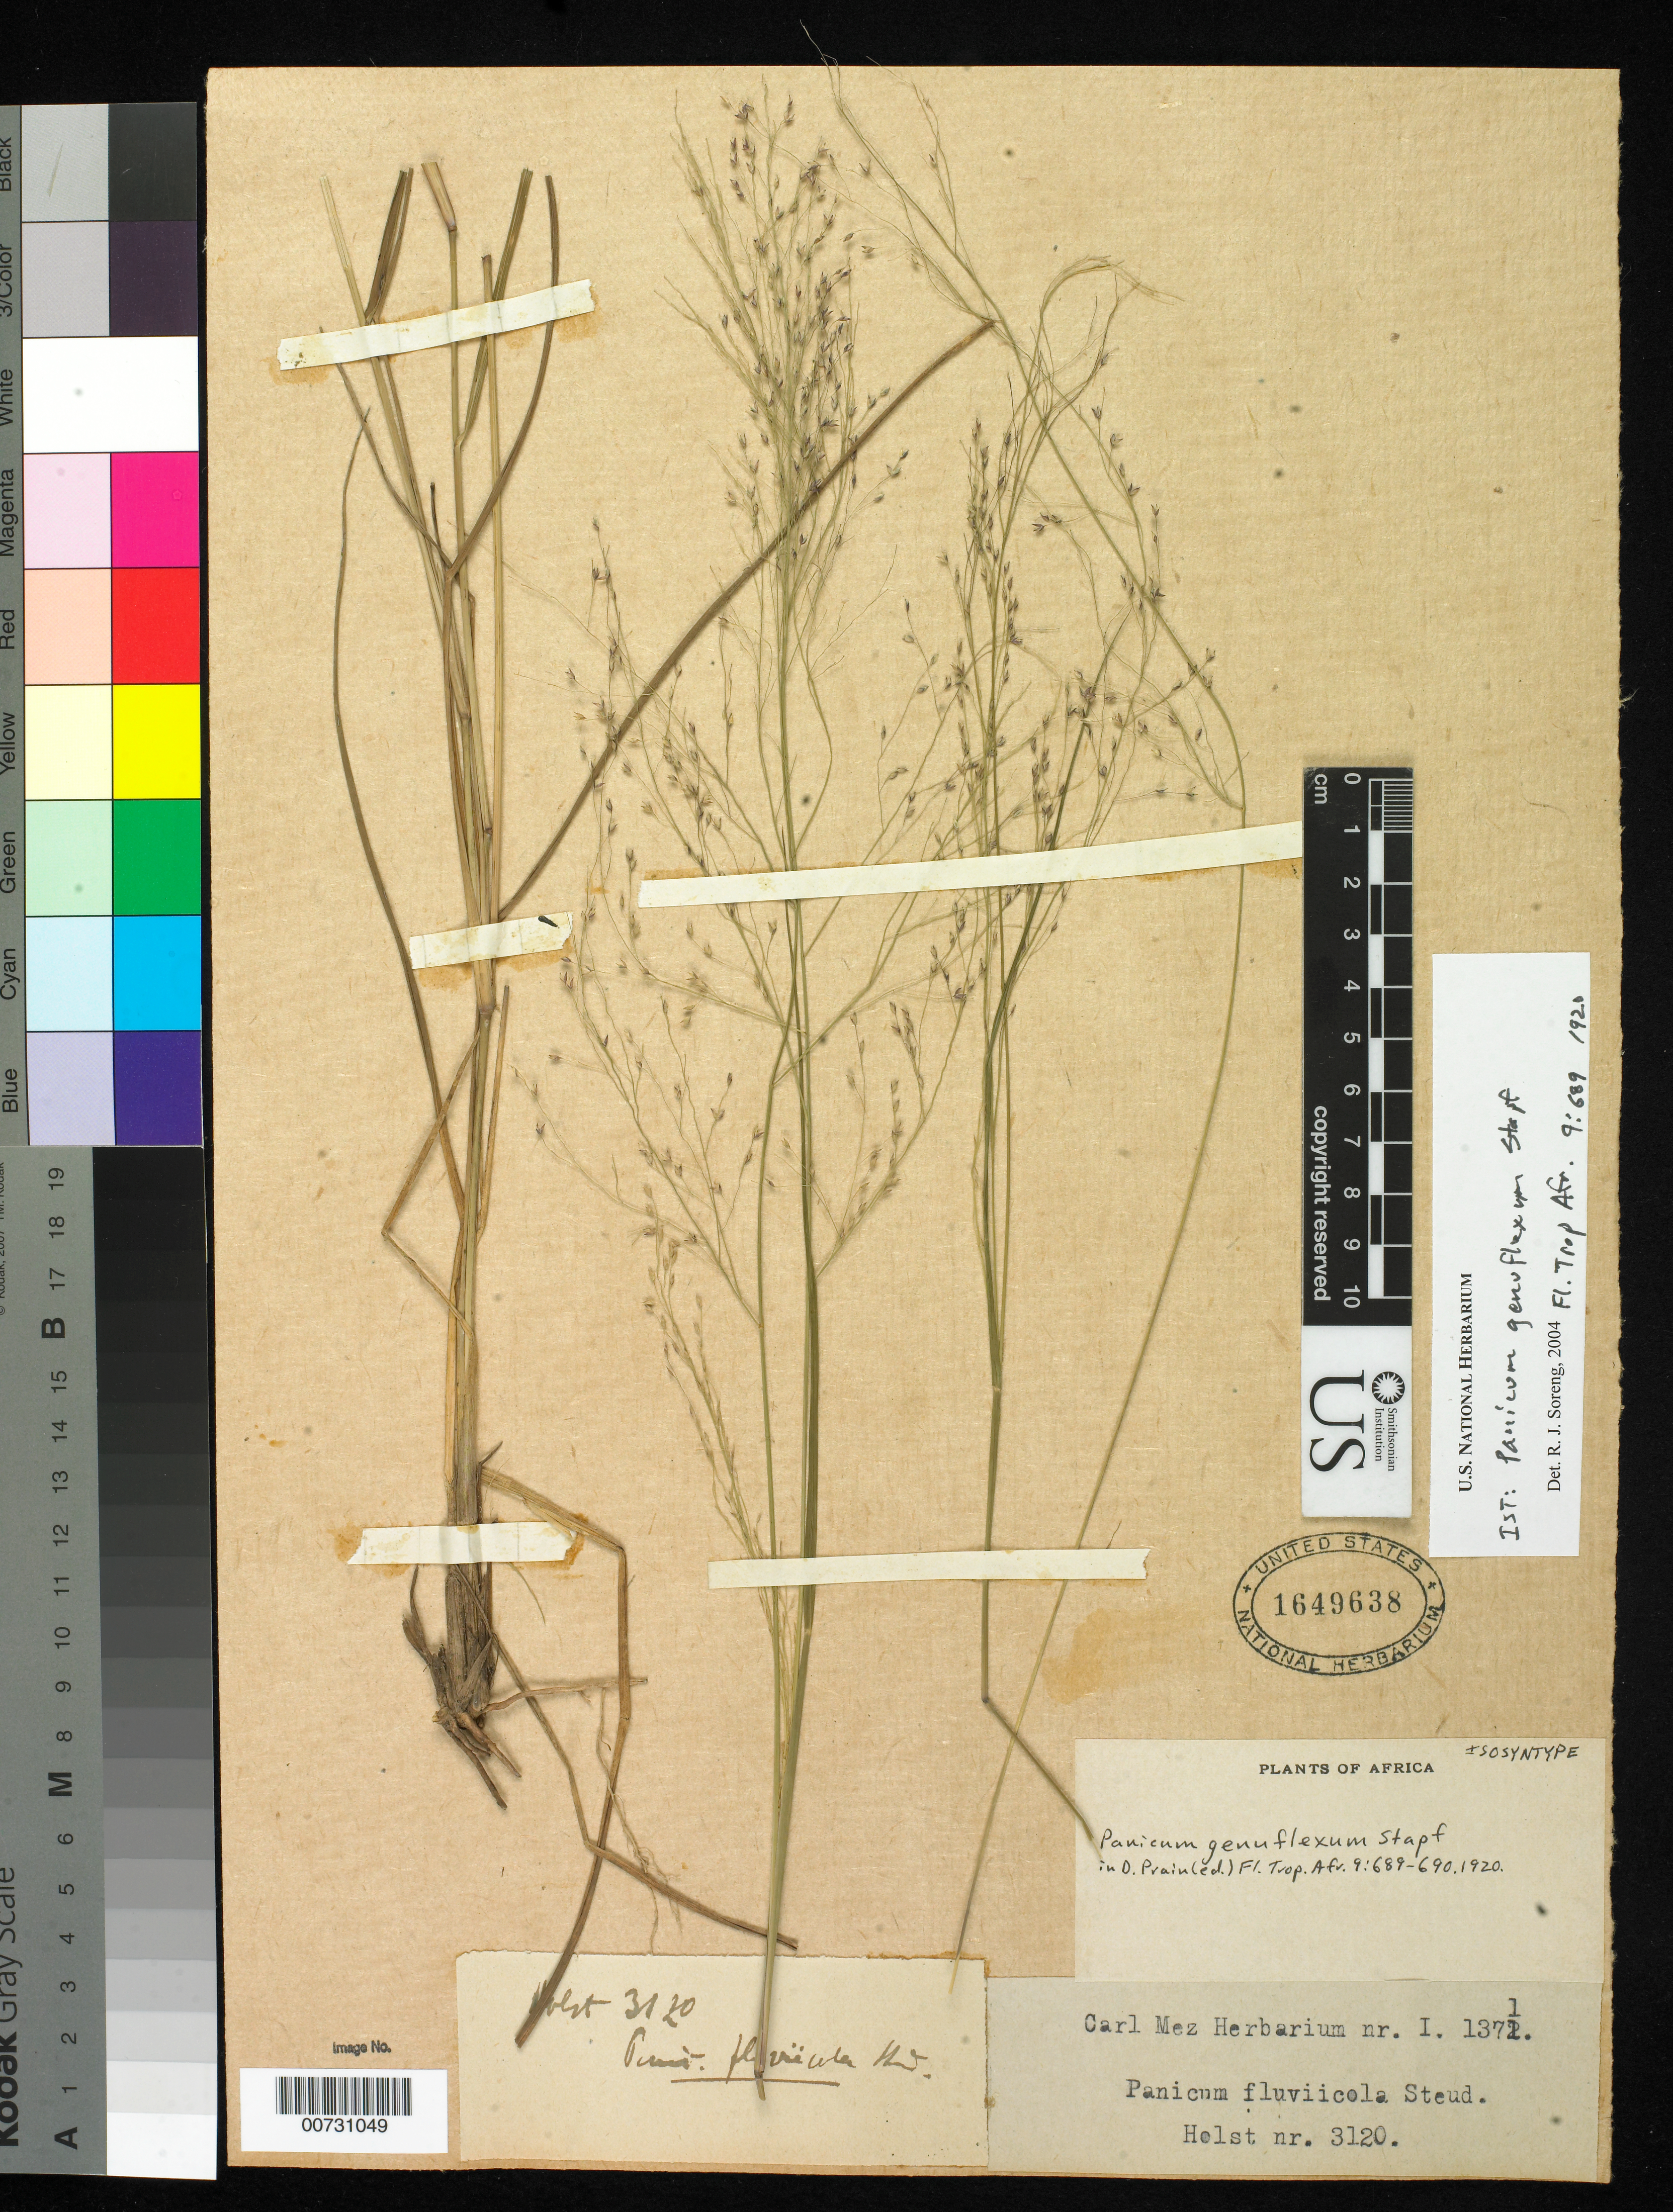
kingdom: Plantae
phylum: Tracheophyta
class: Liliopsida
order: Poales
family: Poaceae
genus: Panicum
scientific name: Panicum genuflexum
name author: Stapf in Prain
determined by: Soreng, Robert J., Research Associate (BOT), Smithsonian Institution - National Museum of Natural History (UNITED STATES)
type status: Isosyntype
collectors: C. H. Holst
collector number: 3120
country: Tanzania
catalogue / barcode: US 1649638